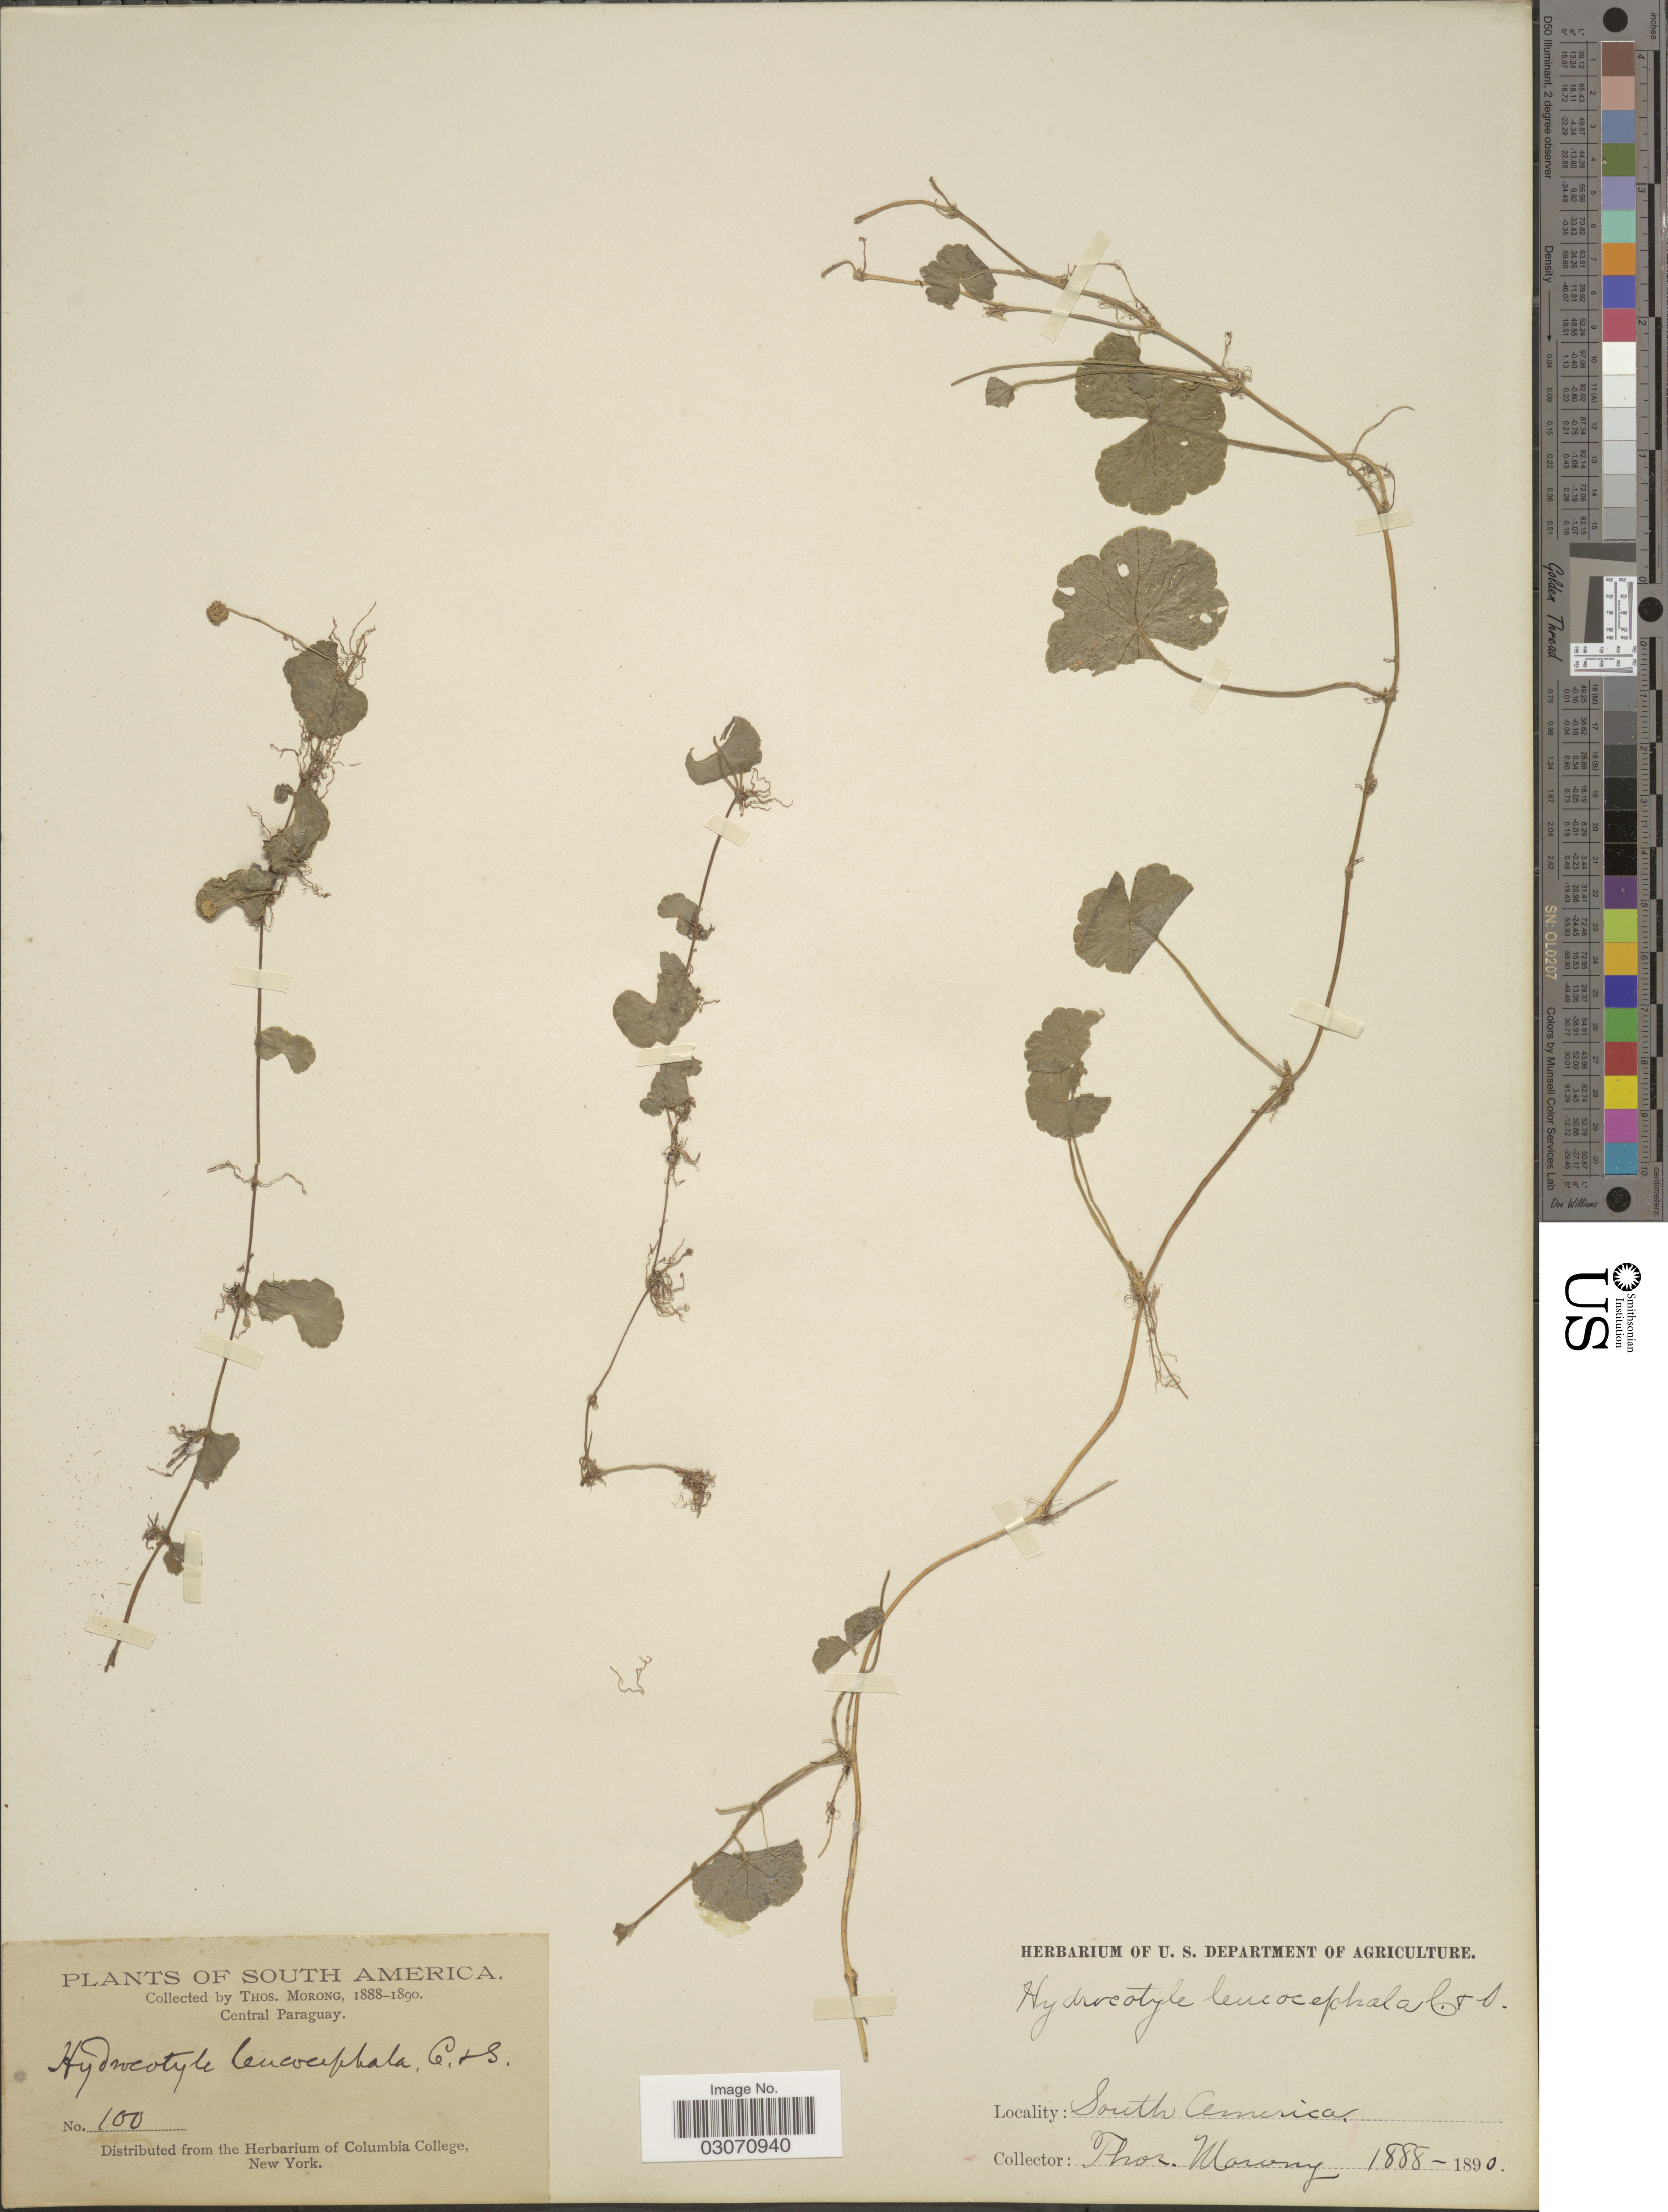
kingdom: Plantae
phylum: Tracheophyta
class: Magnoliopsida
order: Apiales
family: Araliaceae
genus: Hydrocotyle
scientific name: Hydrocotyle leucocephala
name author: Cham. & Schltdl.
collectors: ex herb. T. Morong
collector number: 100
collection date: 1888/1890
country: Paraguay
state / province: Central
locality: Central Paraguay.